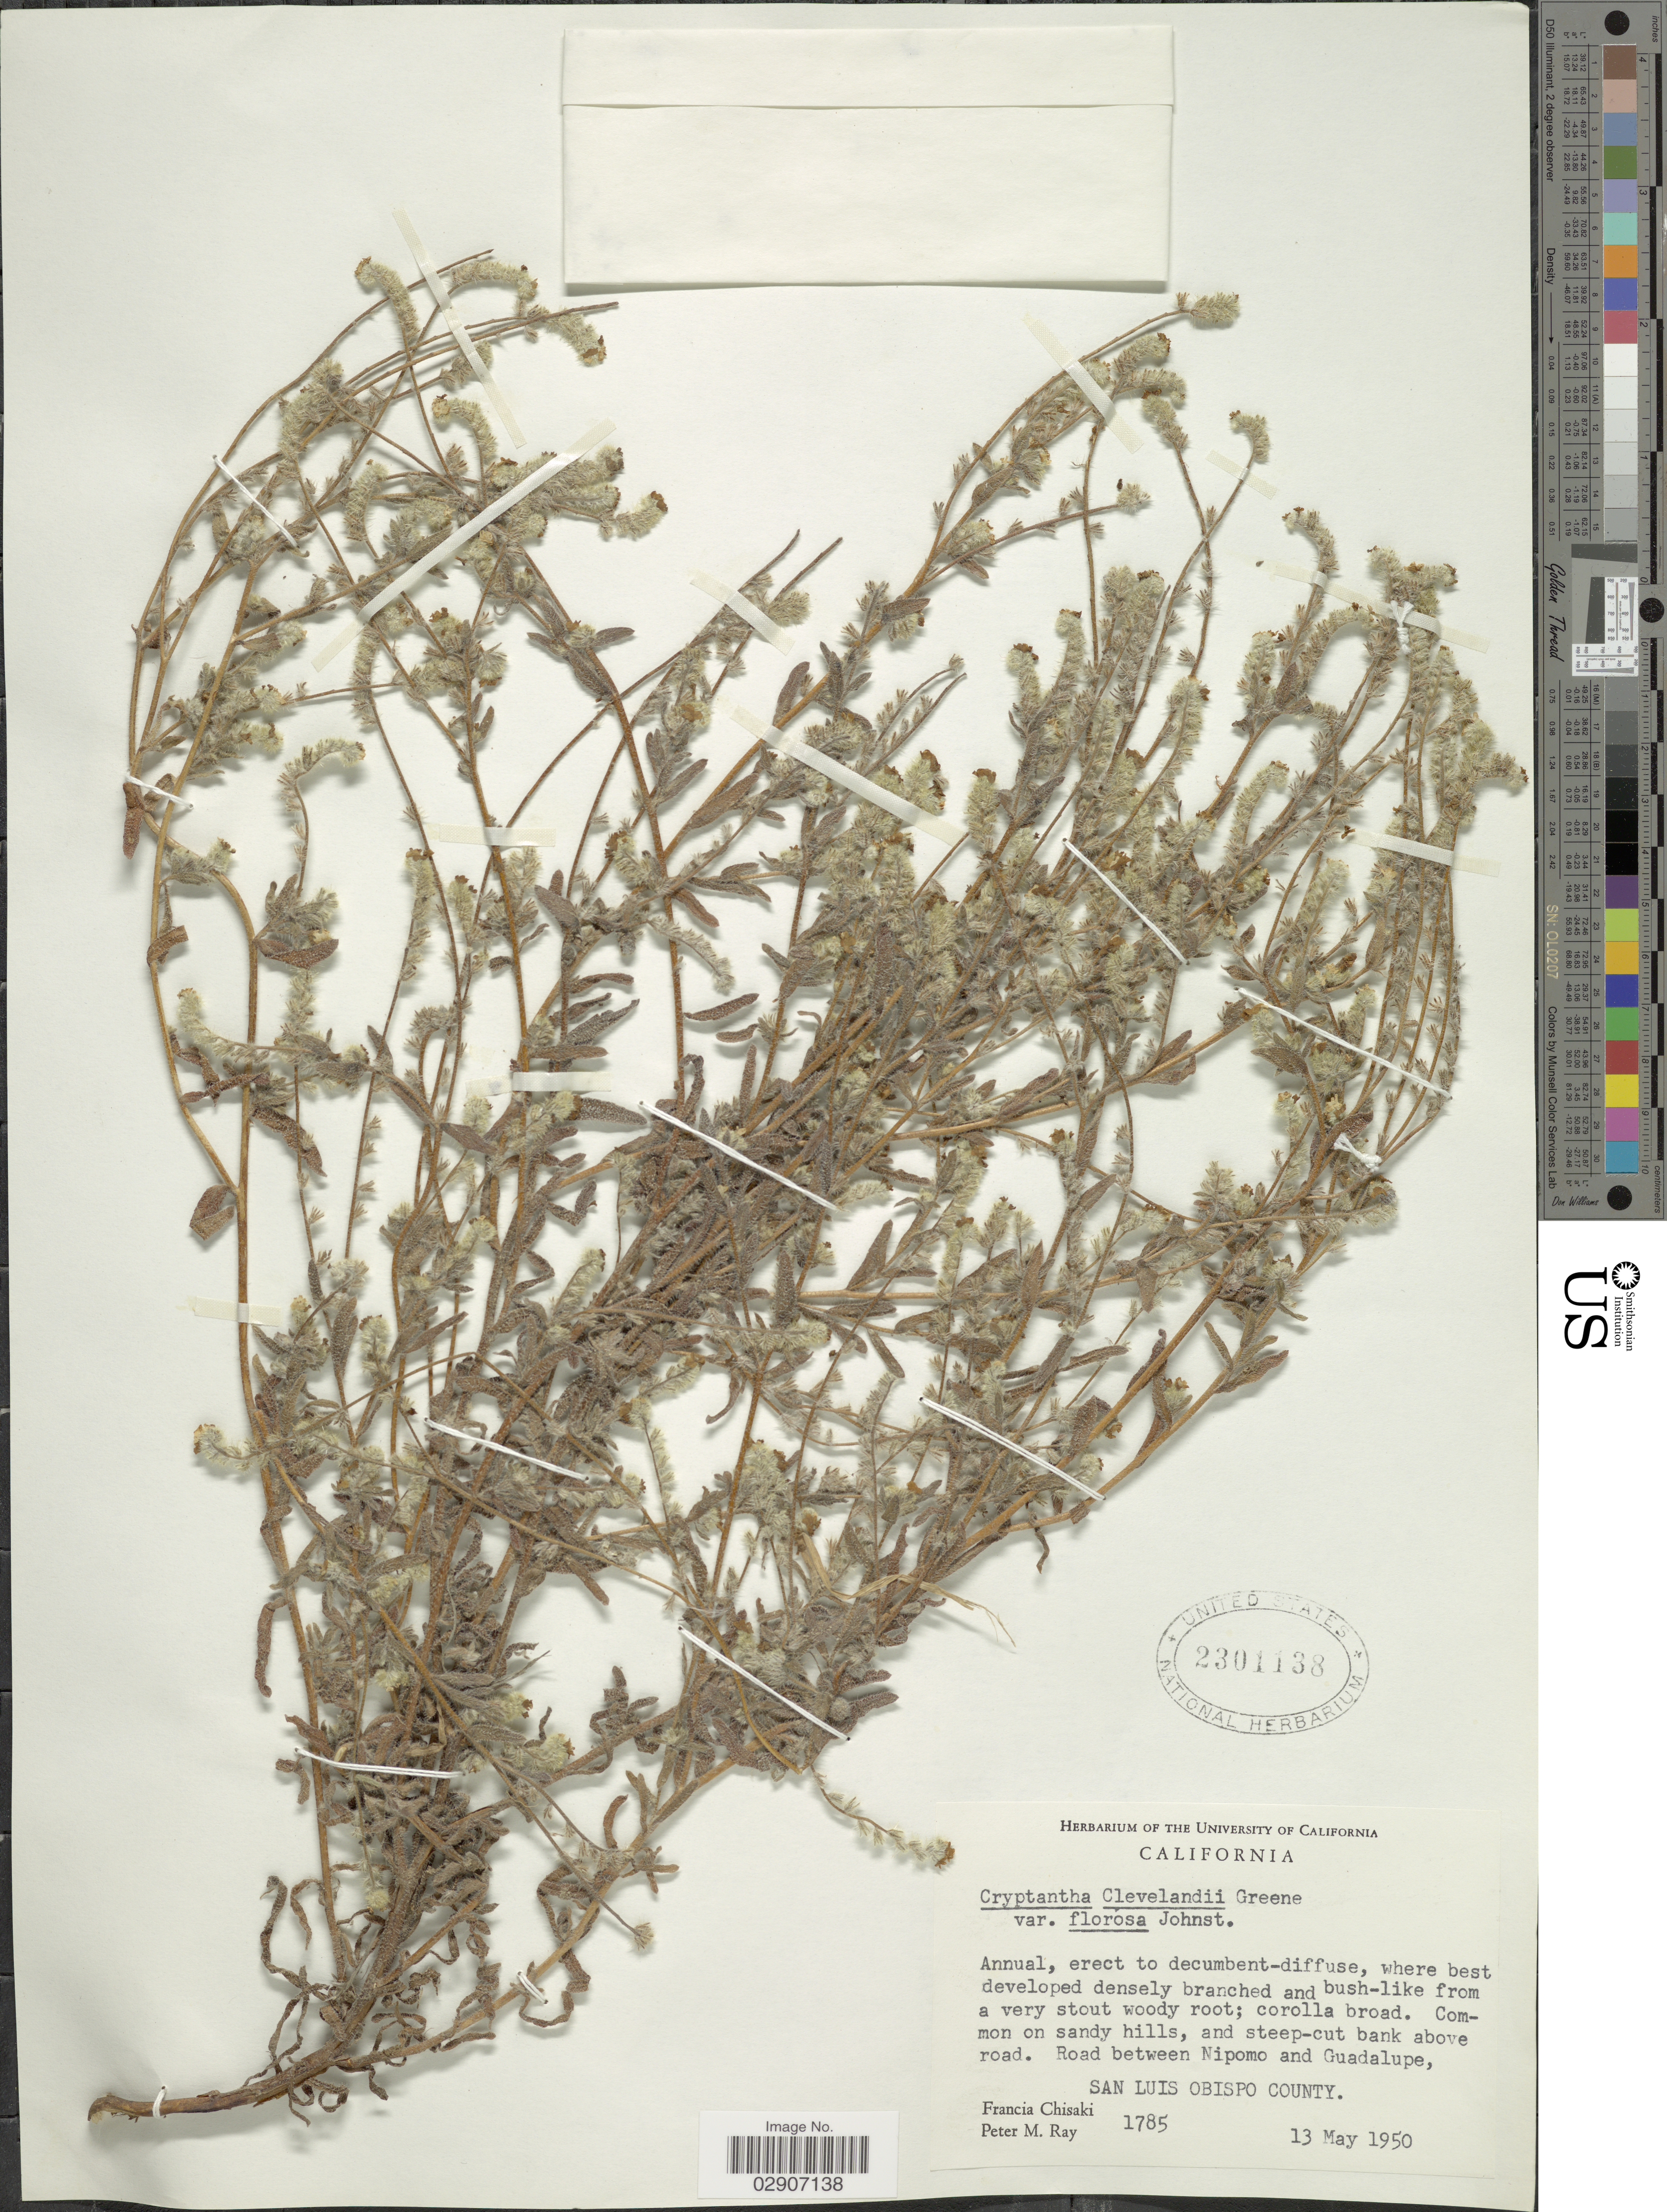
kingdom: Plantae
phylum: Tracheophyta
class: Magnoliopsida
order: Boraginales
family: Boraginaceae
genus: Cryptantha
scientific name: Cryptantha clevelandii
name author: Greene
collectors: F. Chisaki & P. Ray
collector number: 1785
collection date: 1950-05-13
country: United States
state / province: California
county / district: San Luis Obispo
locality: Road between Nipomo and Guadalupe, San Luis Obispo County.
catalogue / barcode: US 2301138